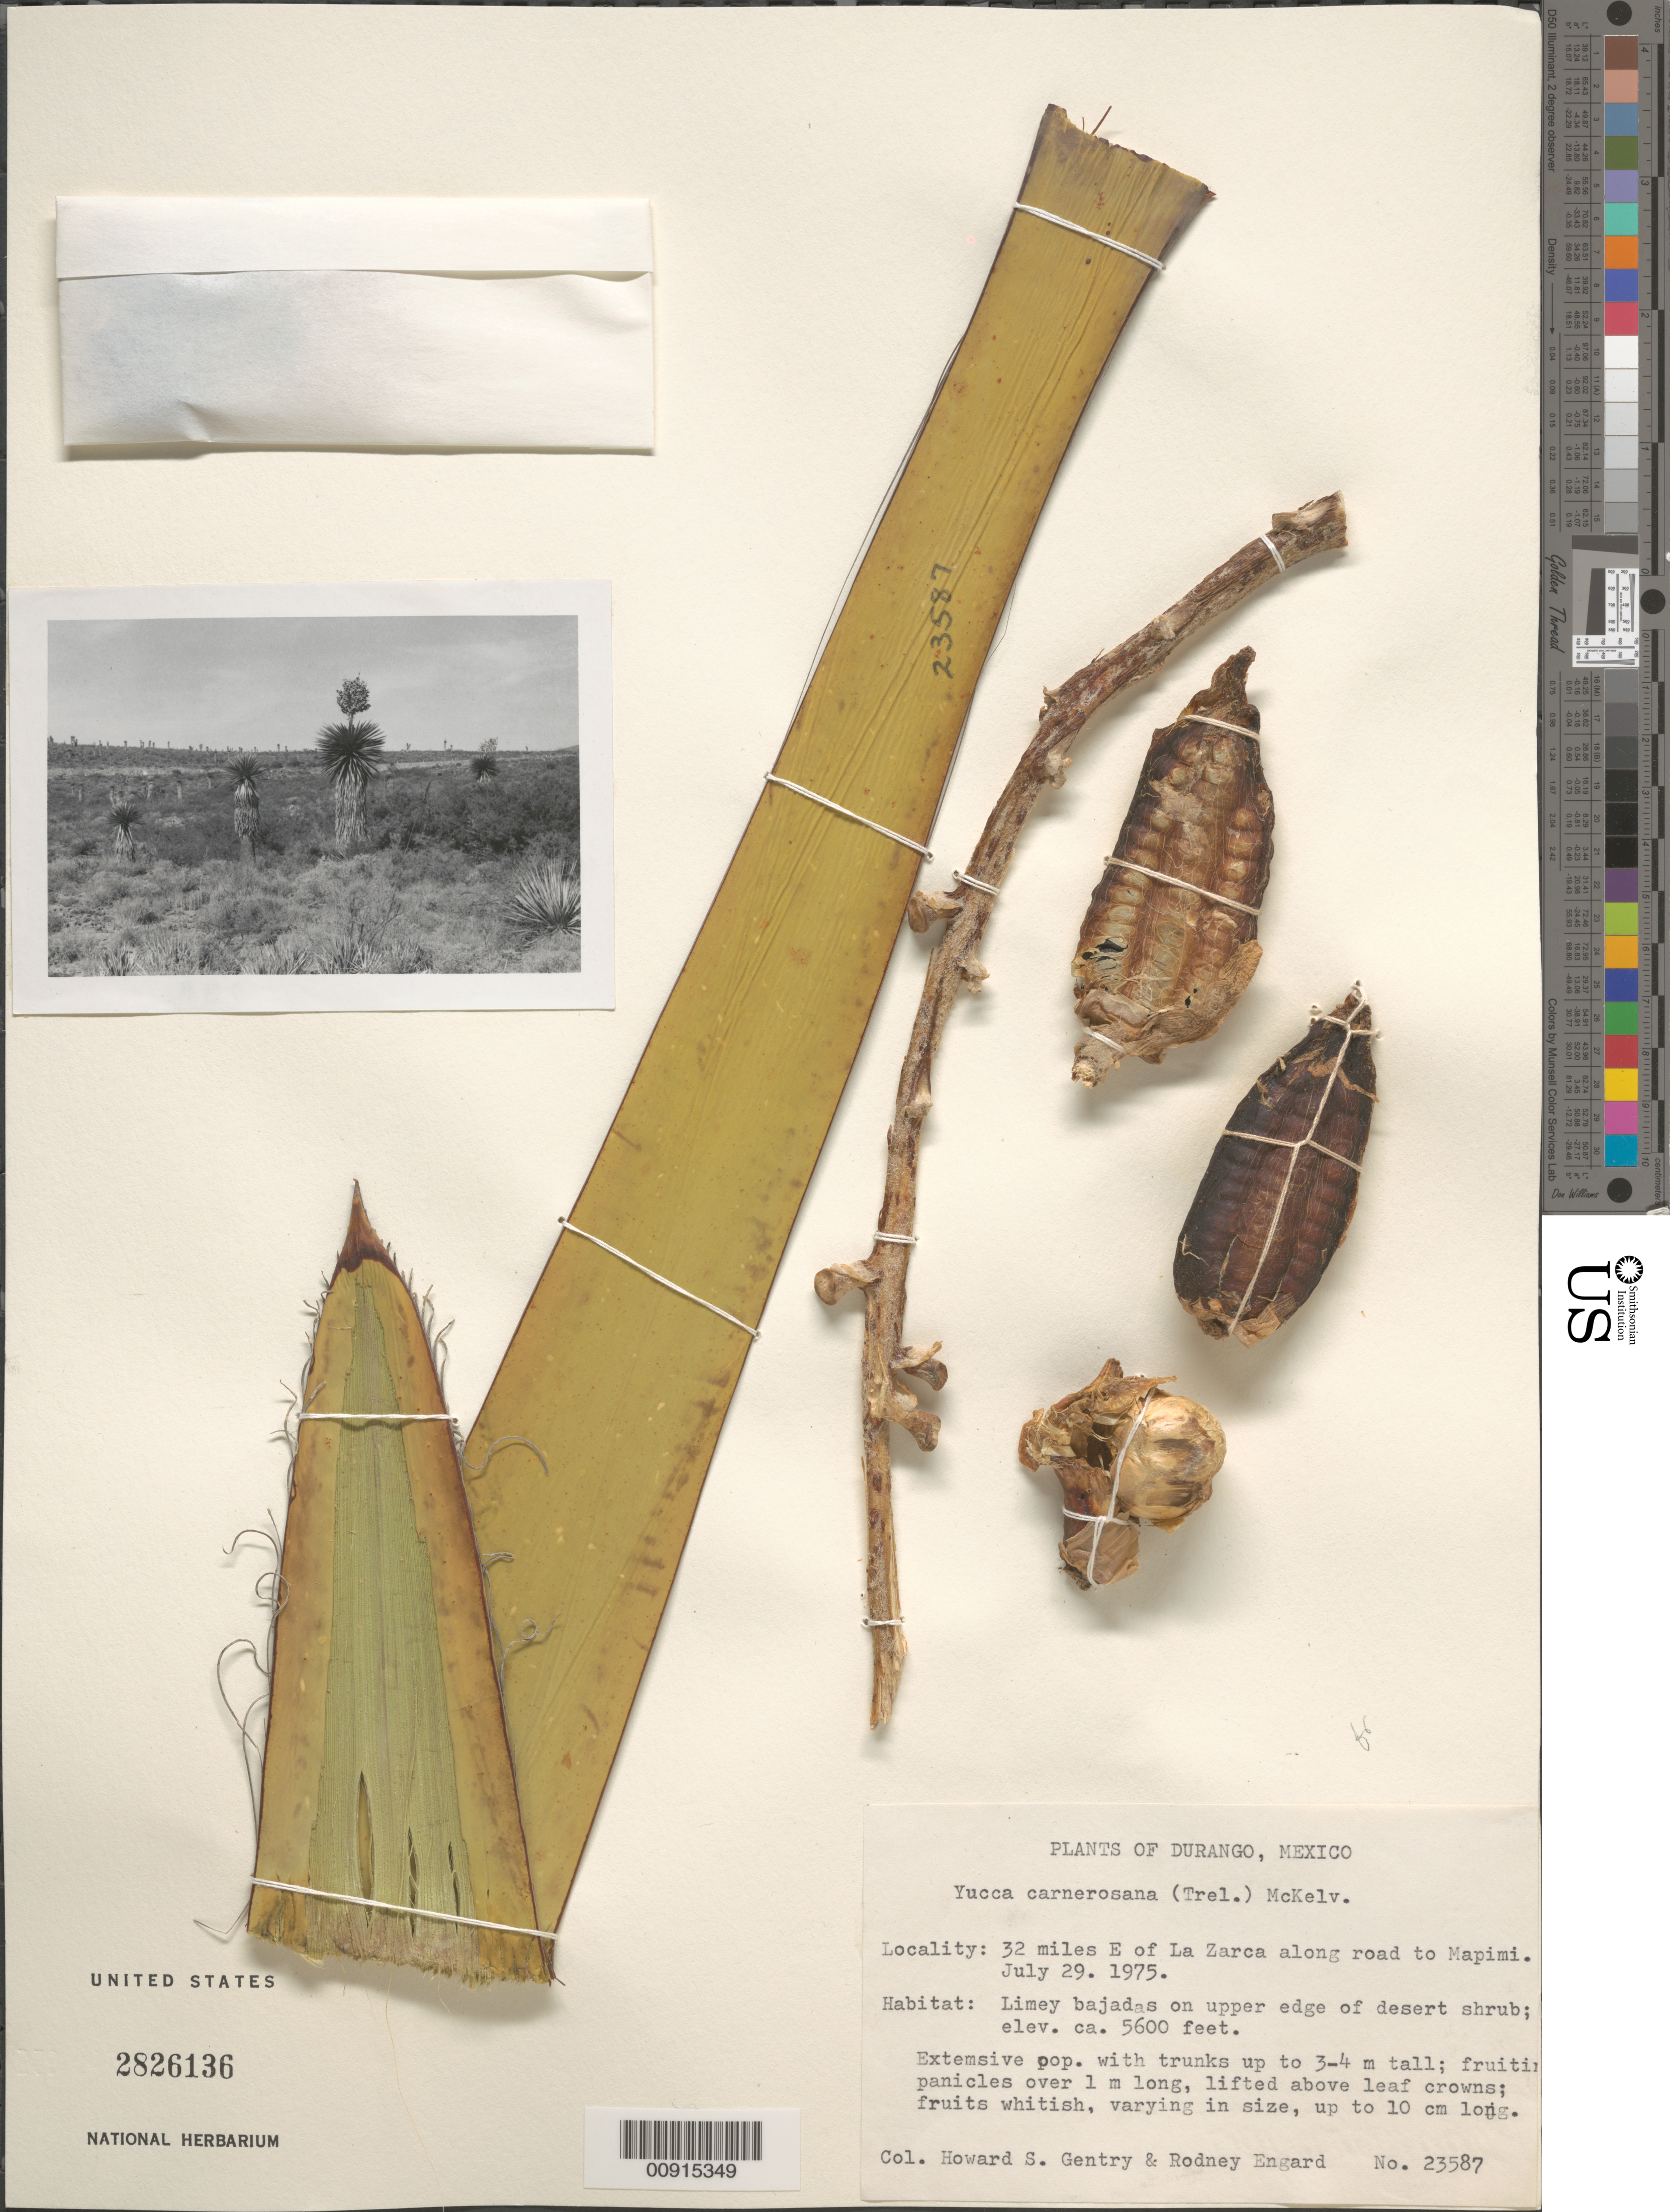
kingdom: Plantae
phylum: Tracheophyta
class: Liliopsida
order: Asparagales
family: Asparagaceae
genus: Yucca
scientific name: Yucca carnerosana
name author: (Trel.) McKelvey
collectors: H. S. Gentry & R. Engard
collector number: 23587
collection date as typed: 29 Jul 1975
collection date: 1975-07-29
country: Mexico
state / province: Durango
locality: Durango: 32 miles E of La Zarca along road to Mapimi.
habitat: Limey bajadas on upper edge od desert shrub.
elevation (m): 1707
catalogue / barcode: US 2826136